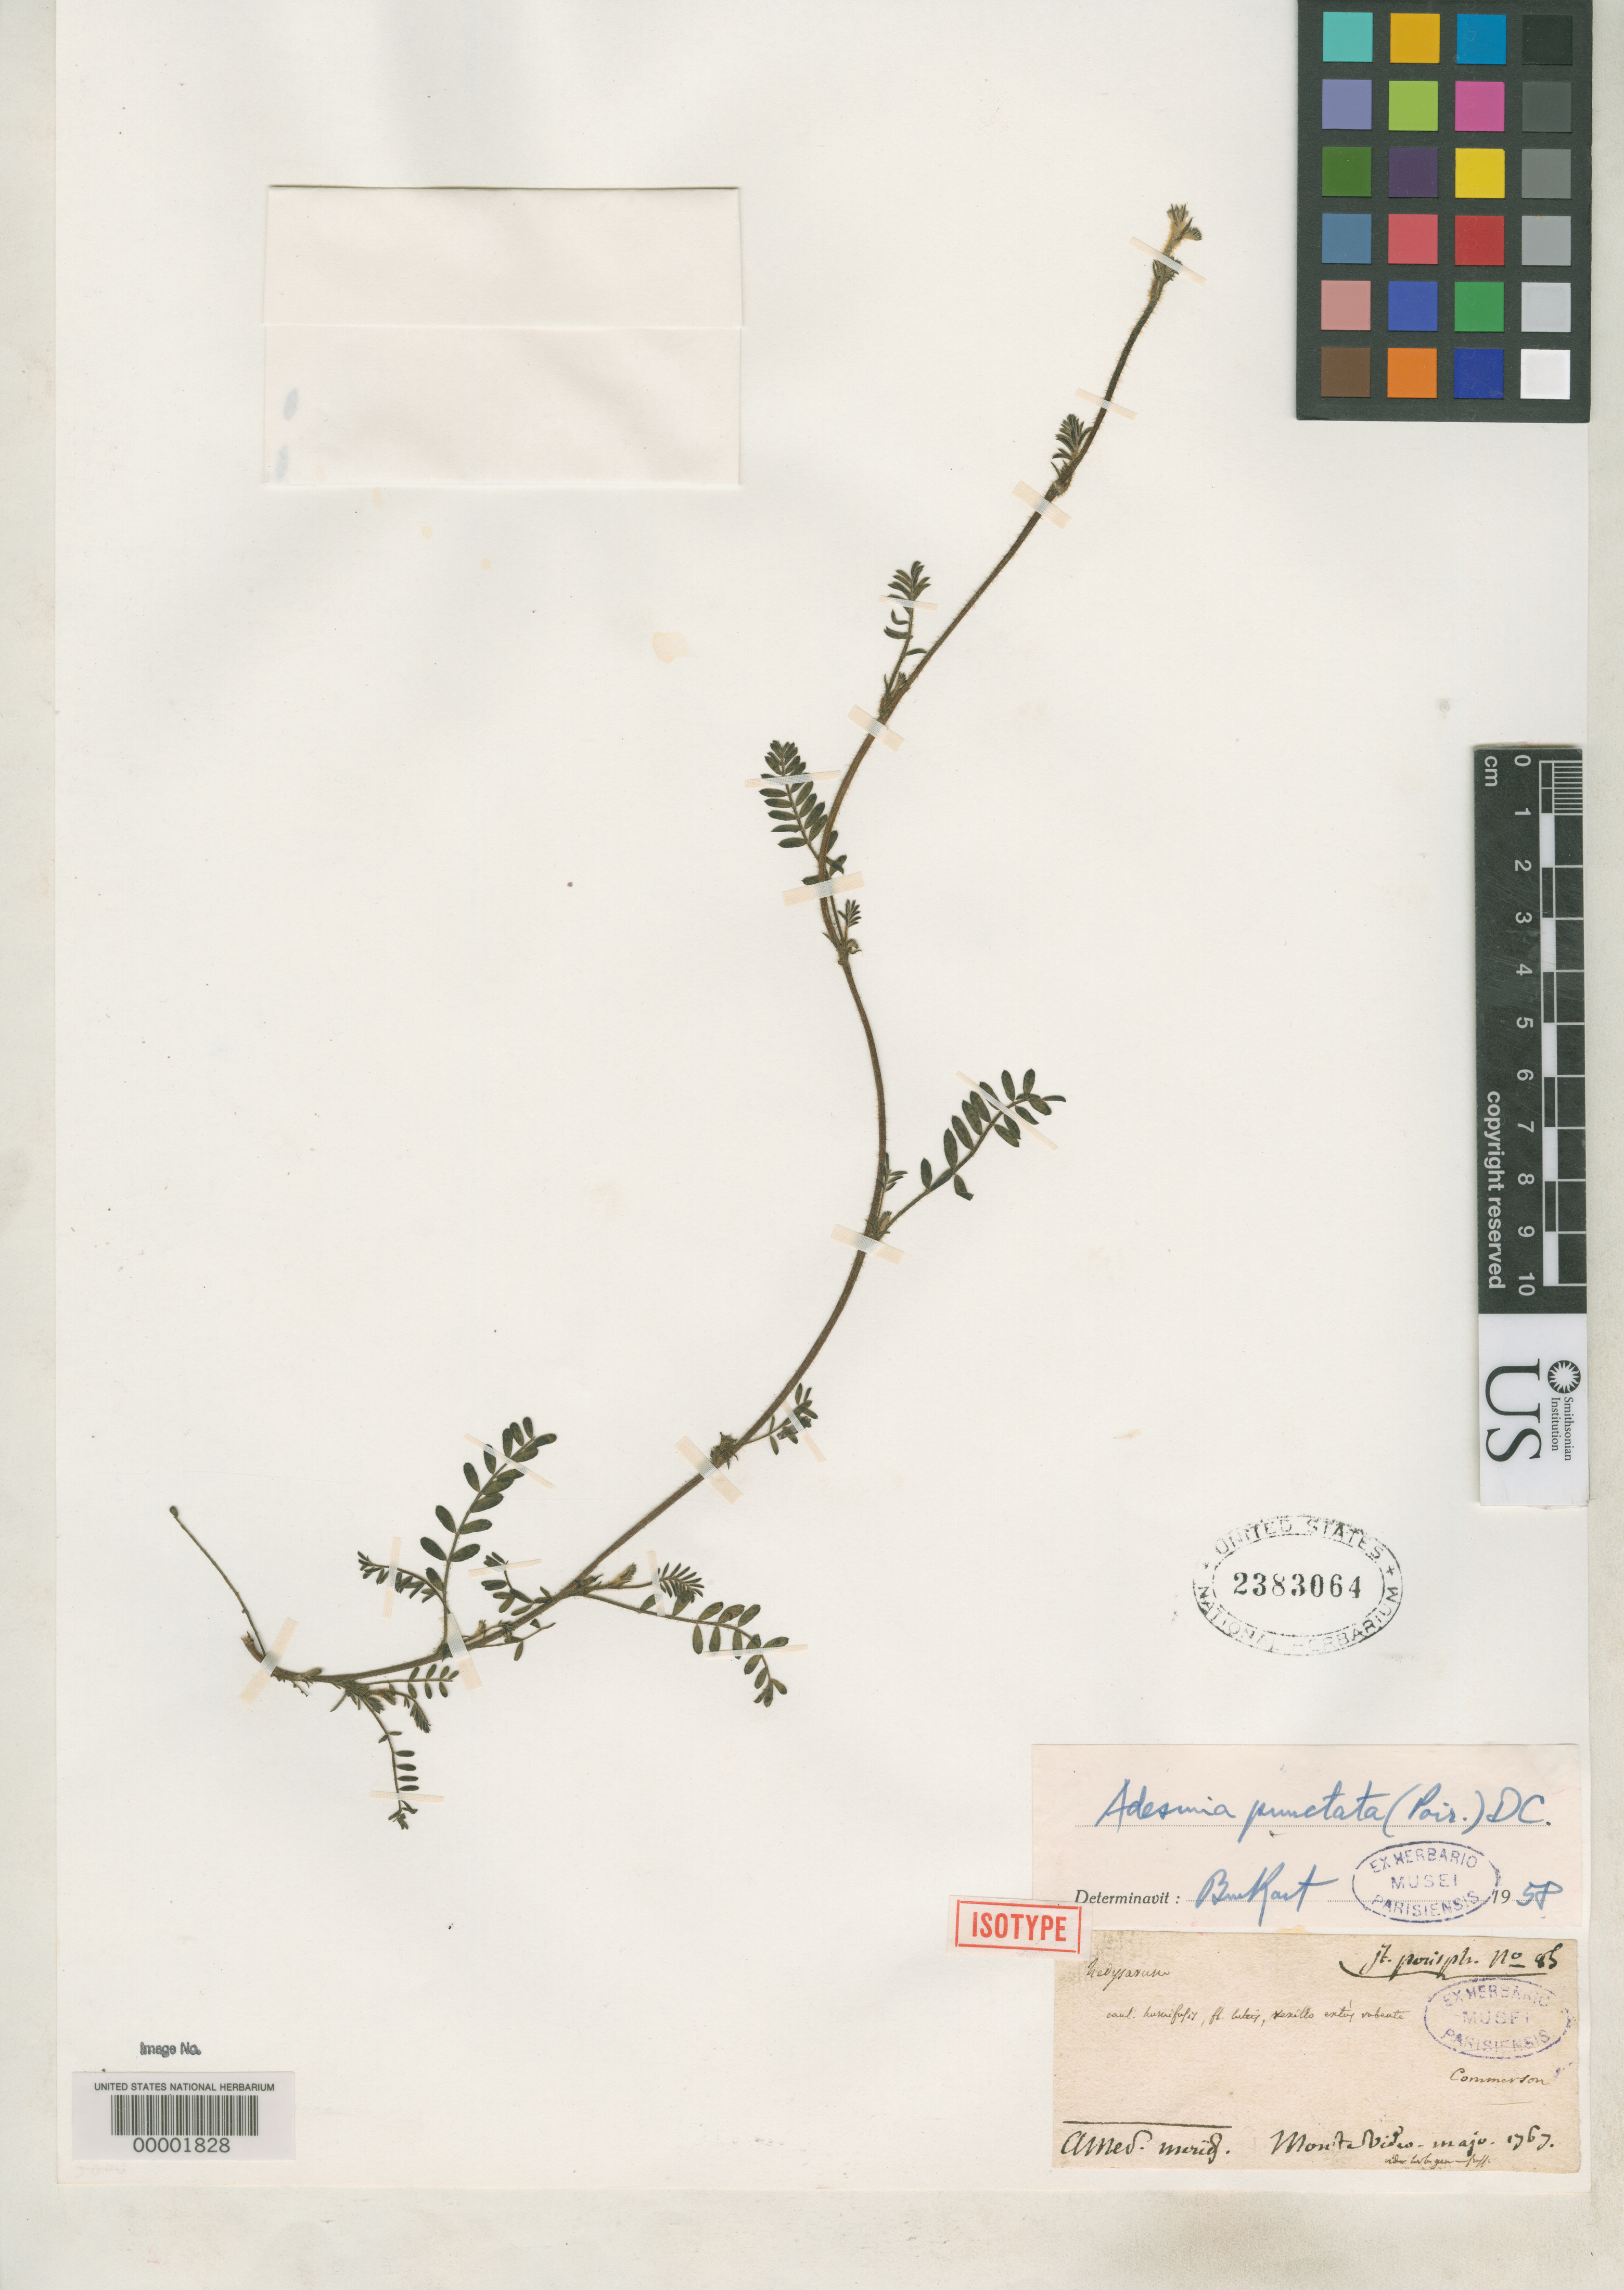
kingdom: Plantae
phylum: Tracheophyta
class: Magnoliopsida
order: Fabales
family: Fabaceae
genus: Hedysarum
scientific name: Hedysarum punctatum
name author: Poir. in Lam.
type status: Isotype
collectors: P. Commerson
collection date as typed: May 1767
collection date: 1767-05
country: Uruguay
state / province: Montevideo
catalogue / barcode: US 2383064